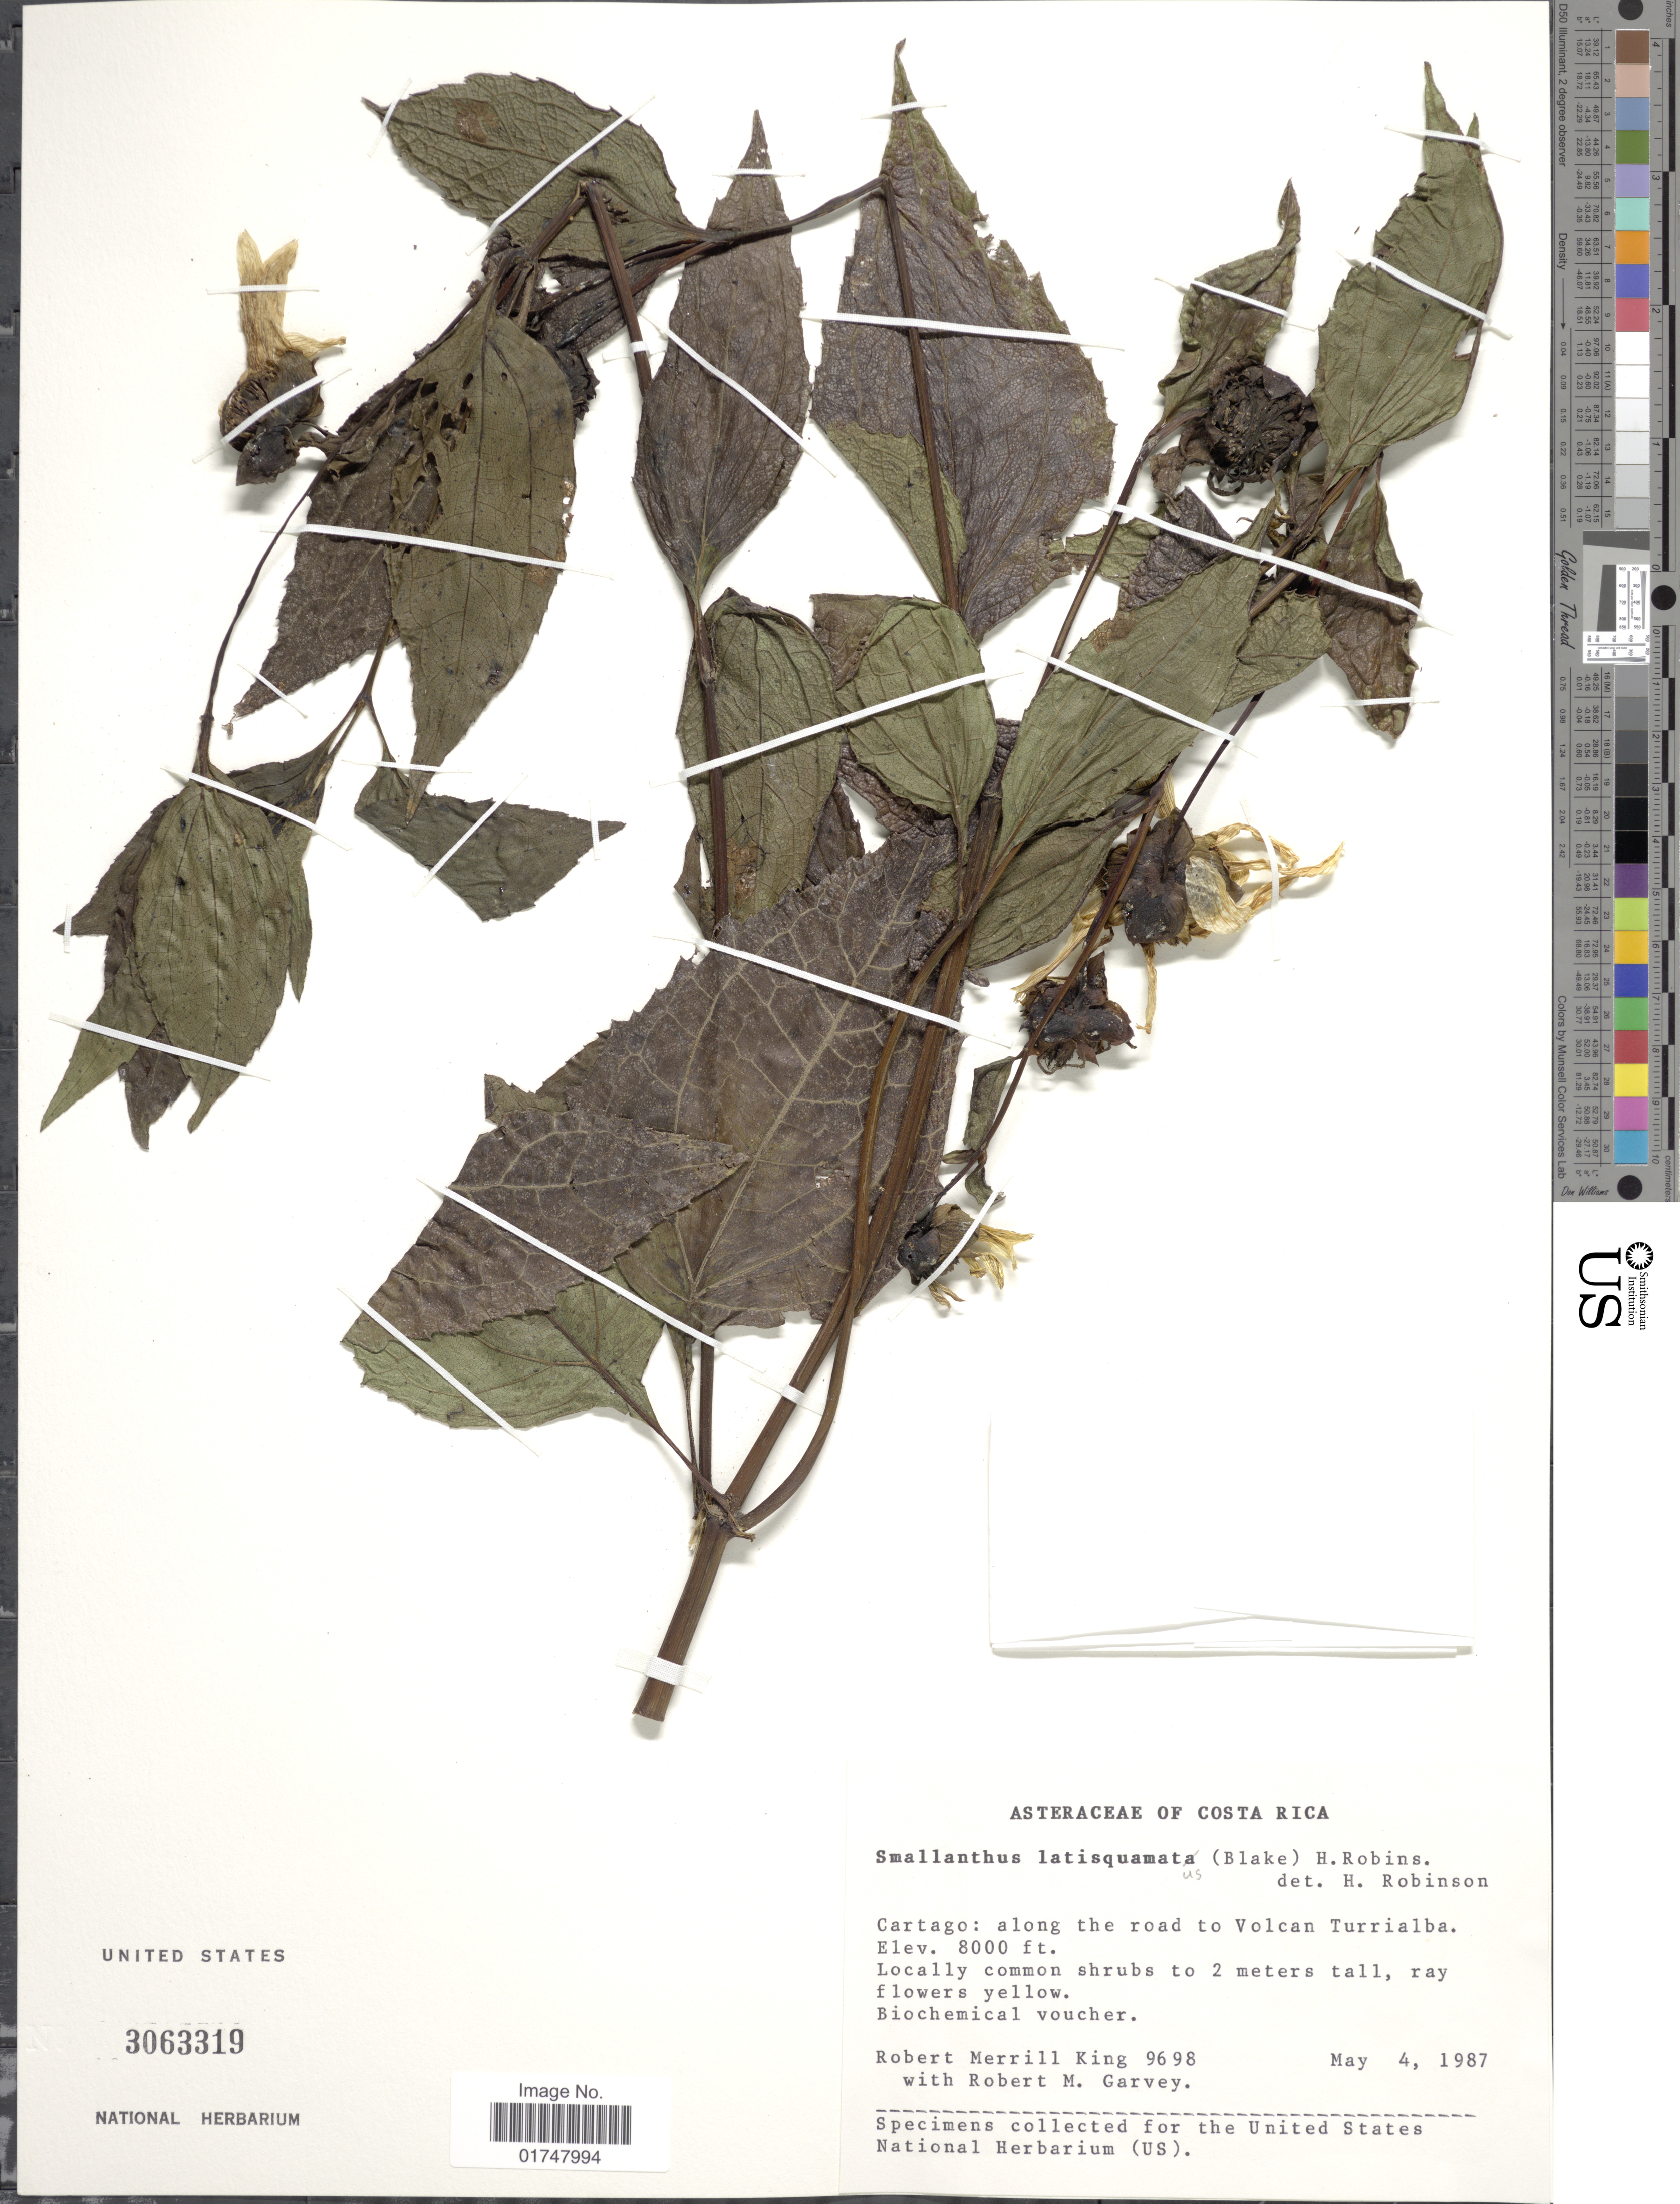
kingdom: Plantae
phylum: Tracheophyta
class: Magnoliopsida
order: Asterales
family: Asteraceae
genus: Smallanthus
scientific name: Smallanthus latisquamus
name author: (S.F. Blake) H. Rob.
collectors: R. M. King & R. Garvey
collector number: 9698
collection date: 1987-05-04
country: Costa Rica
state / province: Cartago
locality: Along the road to Volcan Turrialba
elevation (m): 2438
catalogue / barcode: US 3063319